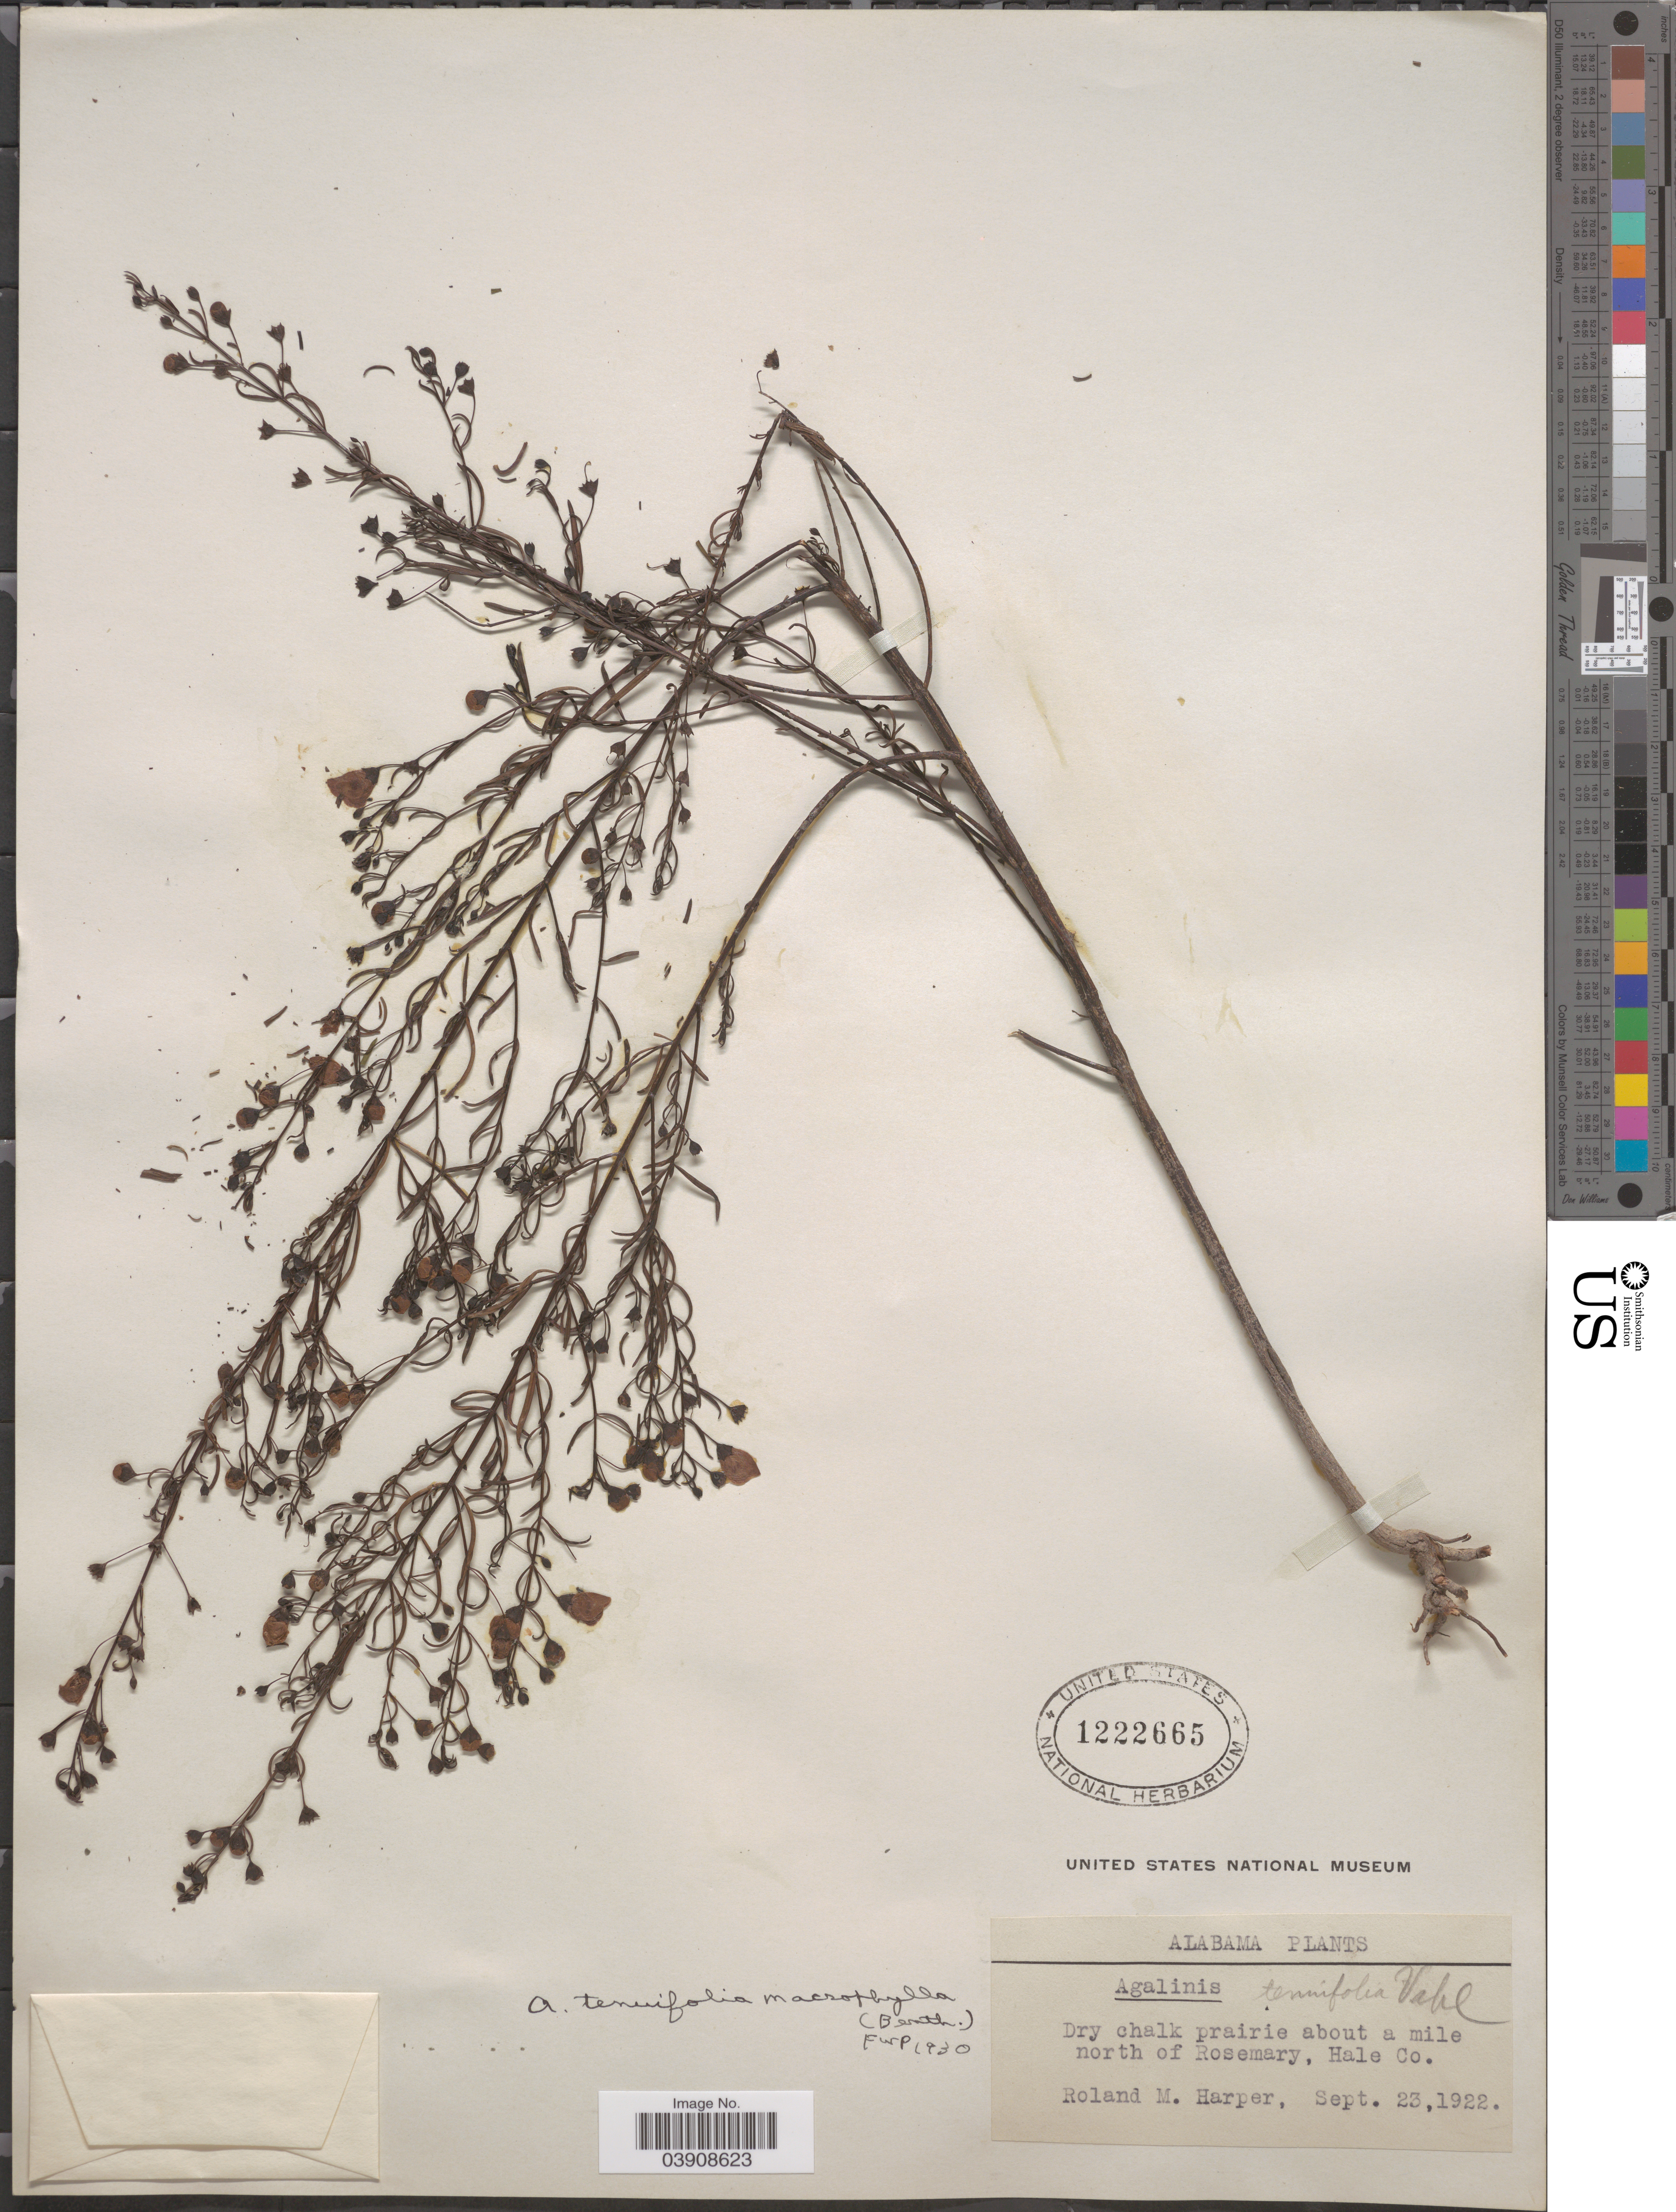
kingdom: Plantae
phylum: Tracheophyta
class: Magnoliopsida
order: Lamiales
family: Orobanchaceae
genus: Agalinis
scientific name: Agalinis tenuifolia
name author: (Vahl) Raf.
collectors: R. M. Harper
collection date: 1922-09-23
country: United States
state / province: Alabama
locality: Dry chalk prairie about a mile north of Rosemary, Hale Co.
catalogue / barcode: US 1222665